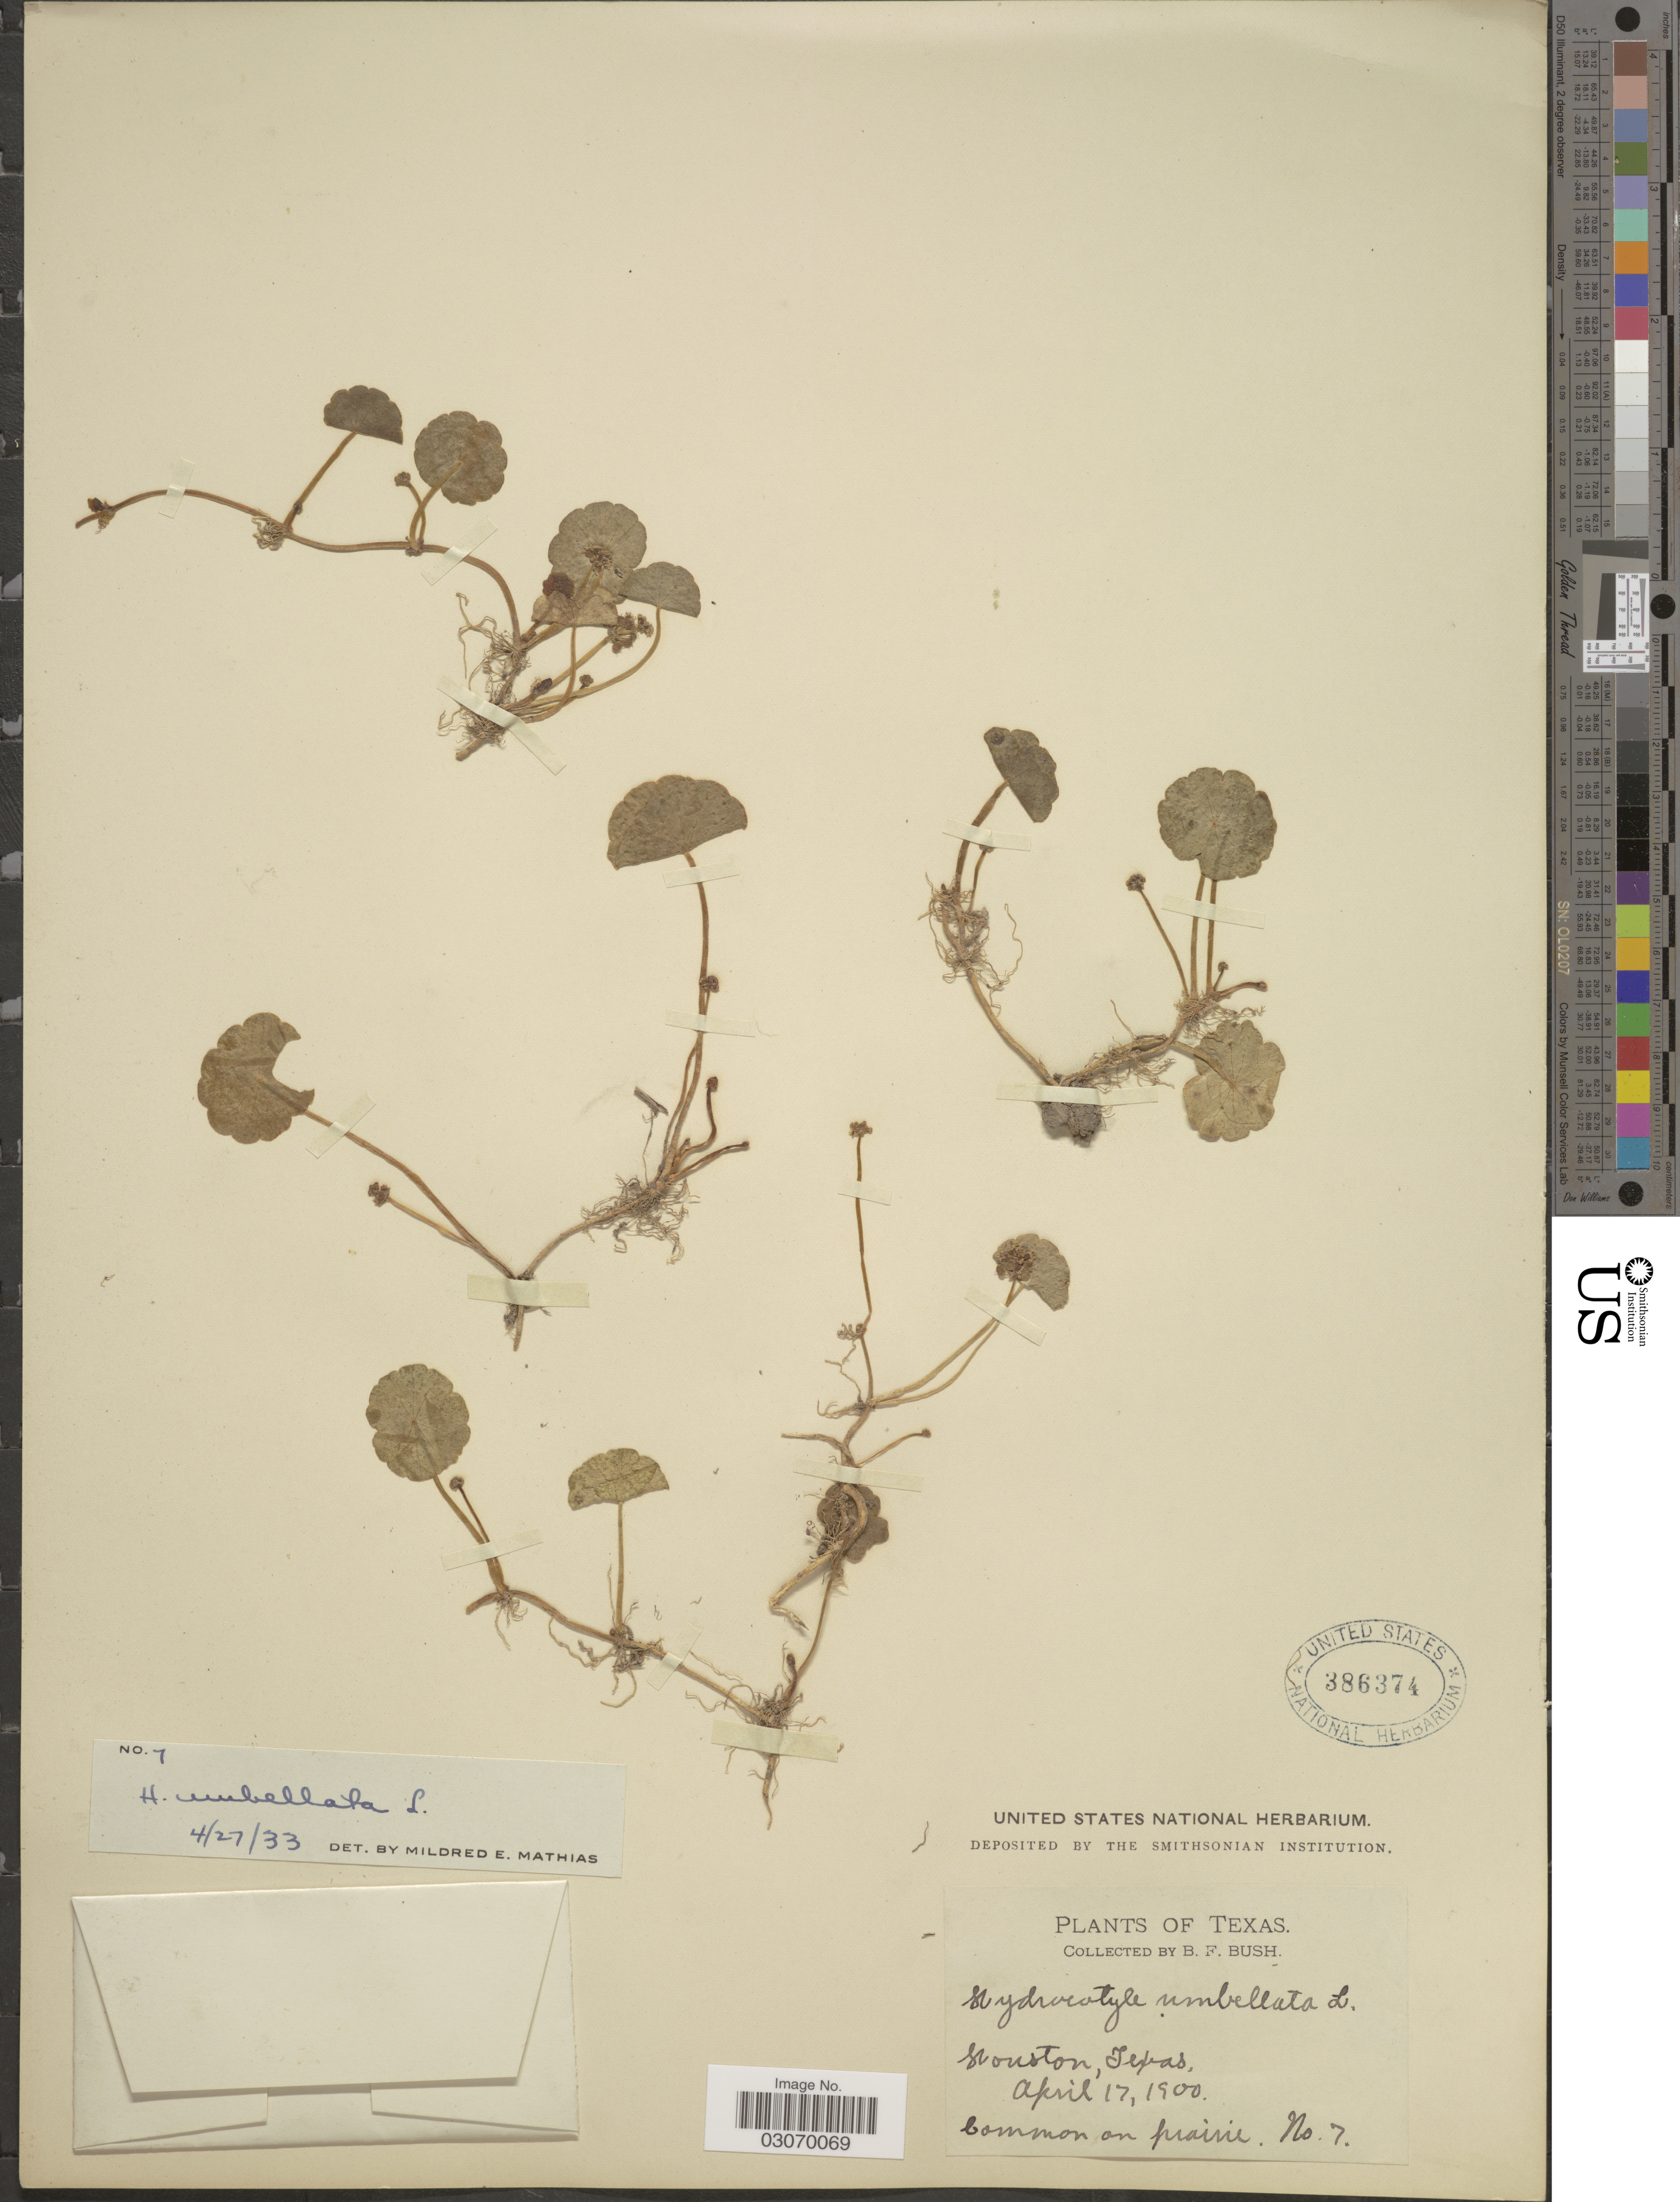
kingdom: Plantae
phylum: Tracheophyta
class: Magnoliopsida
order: Apiales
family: Araliaceae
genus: Hydrocotyle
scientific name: Hydrocotyle umbellata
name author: L.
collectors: B. F. Bush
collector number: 7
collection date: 1900-04-17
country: United States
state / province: Texas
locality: Houston.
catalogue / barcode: US 386374